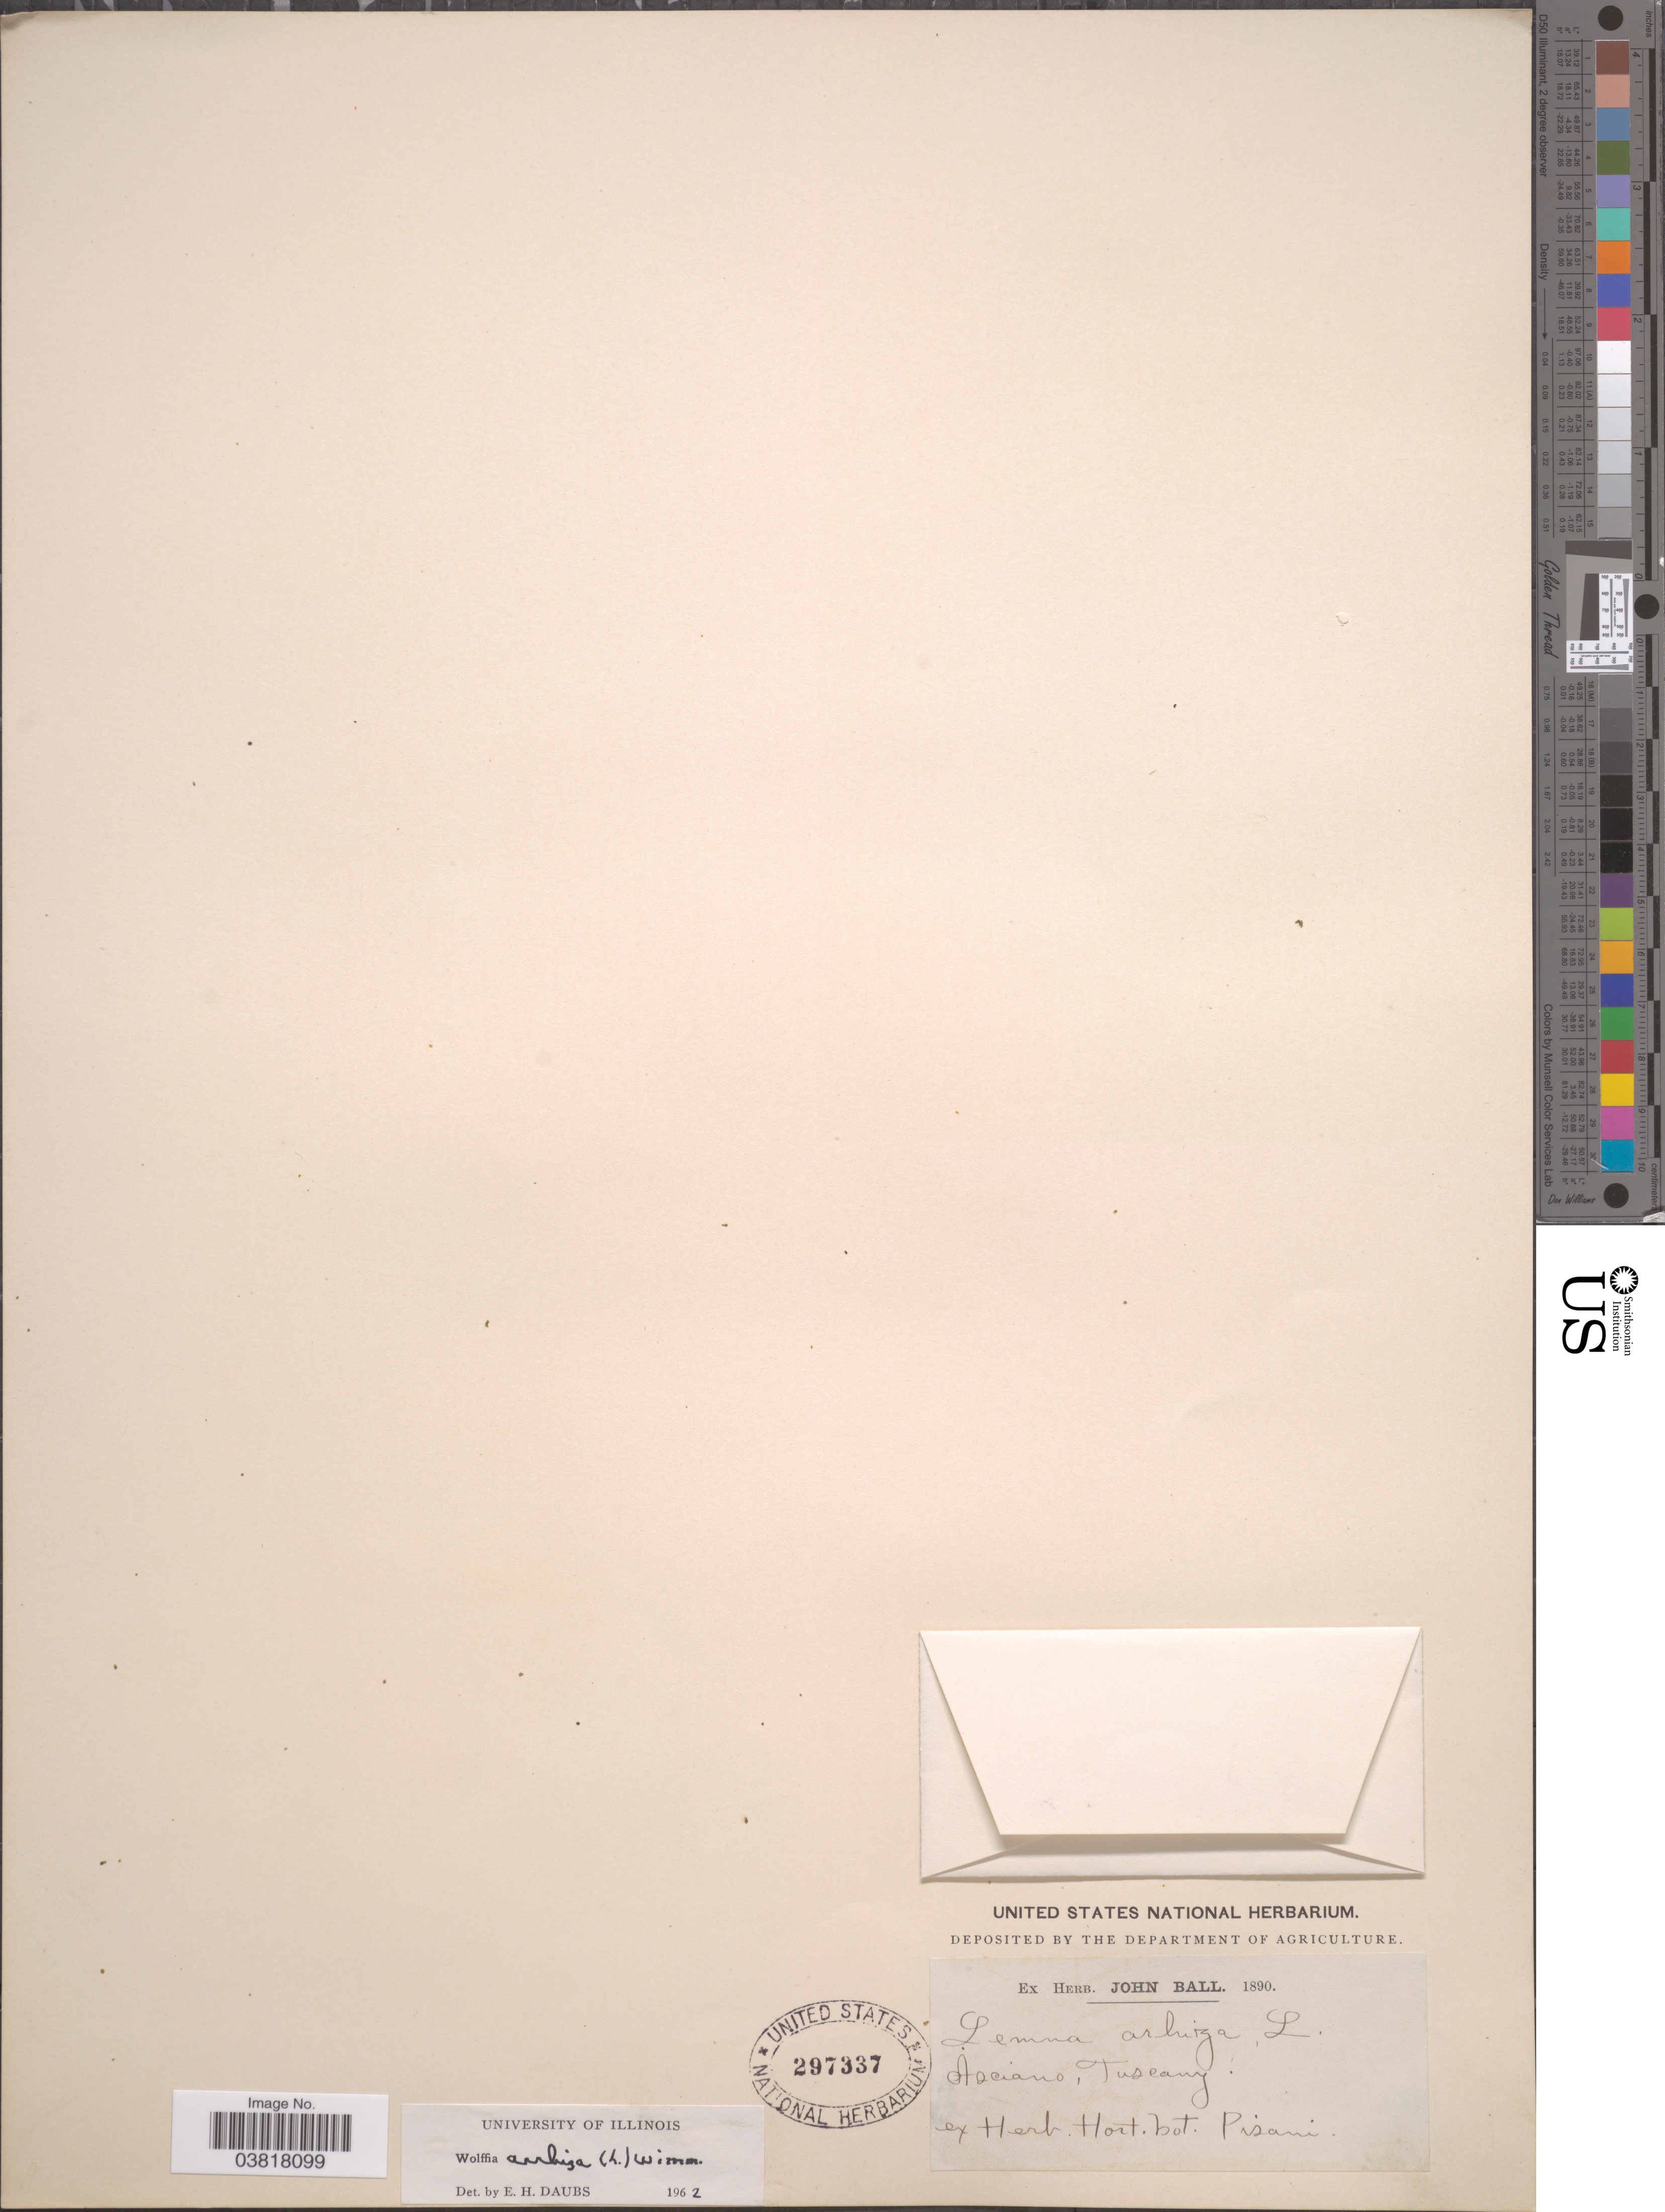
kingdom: Plantae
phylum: Tracheophyta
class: Liliopsida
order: Alismatales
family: Araceae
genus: Wolffia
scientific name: Wolffia arrhiza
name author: (L.) Horkel ex Wimm.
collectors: ex herb. Hort. Bot. Pisani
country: Italy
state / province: Tuscany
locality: Asciano.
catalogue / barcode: US 297337